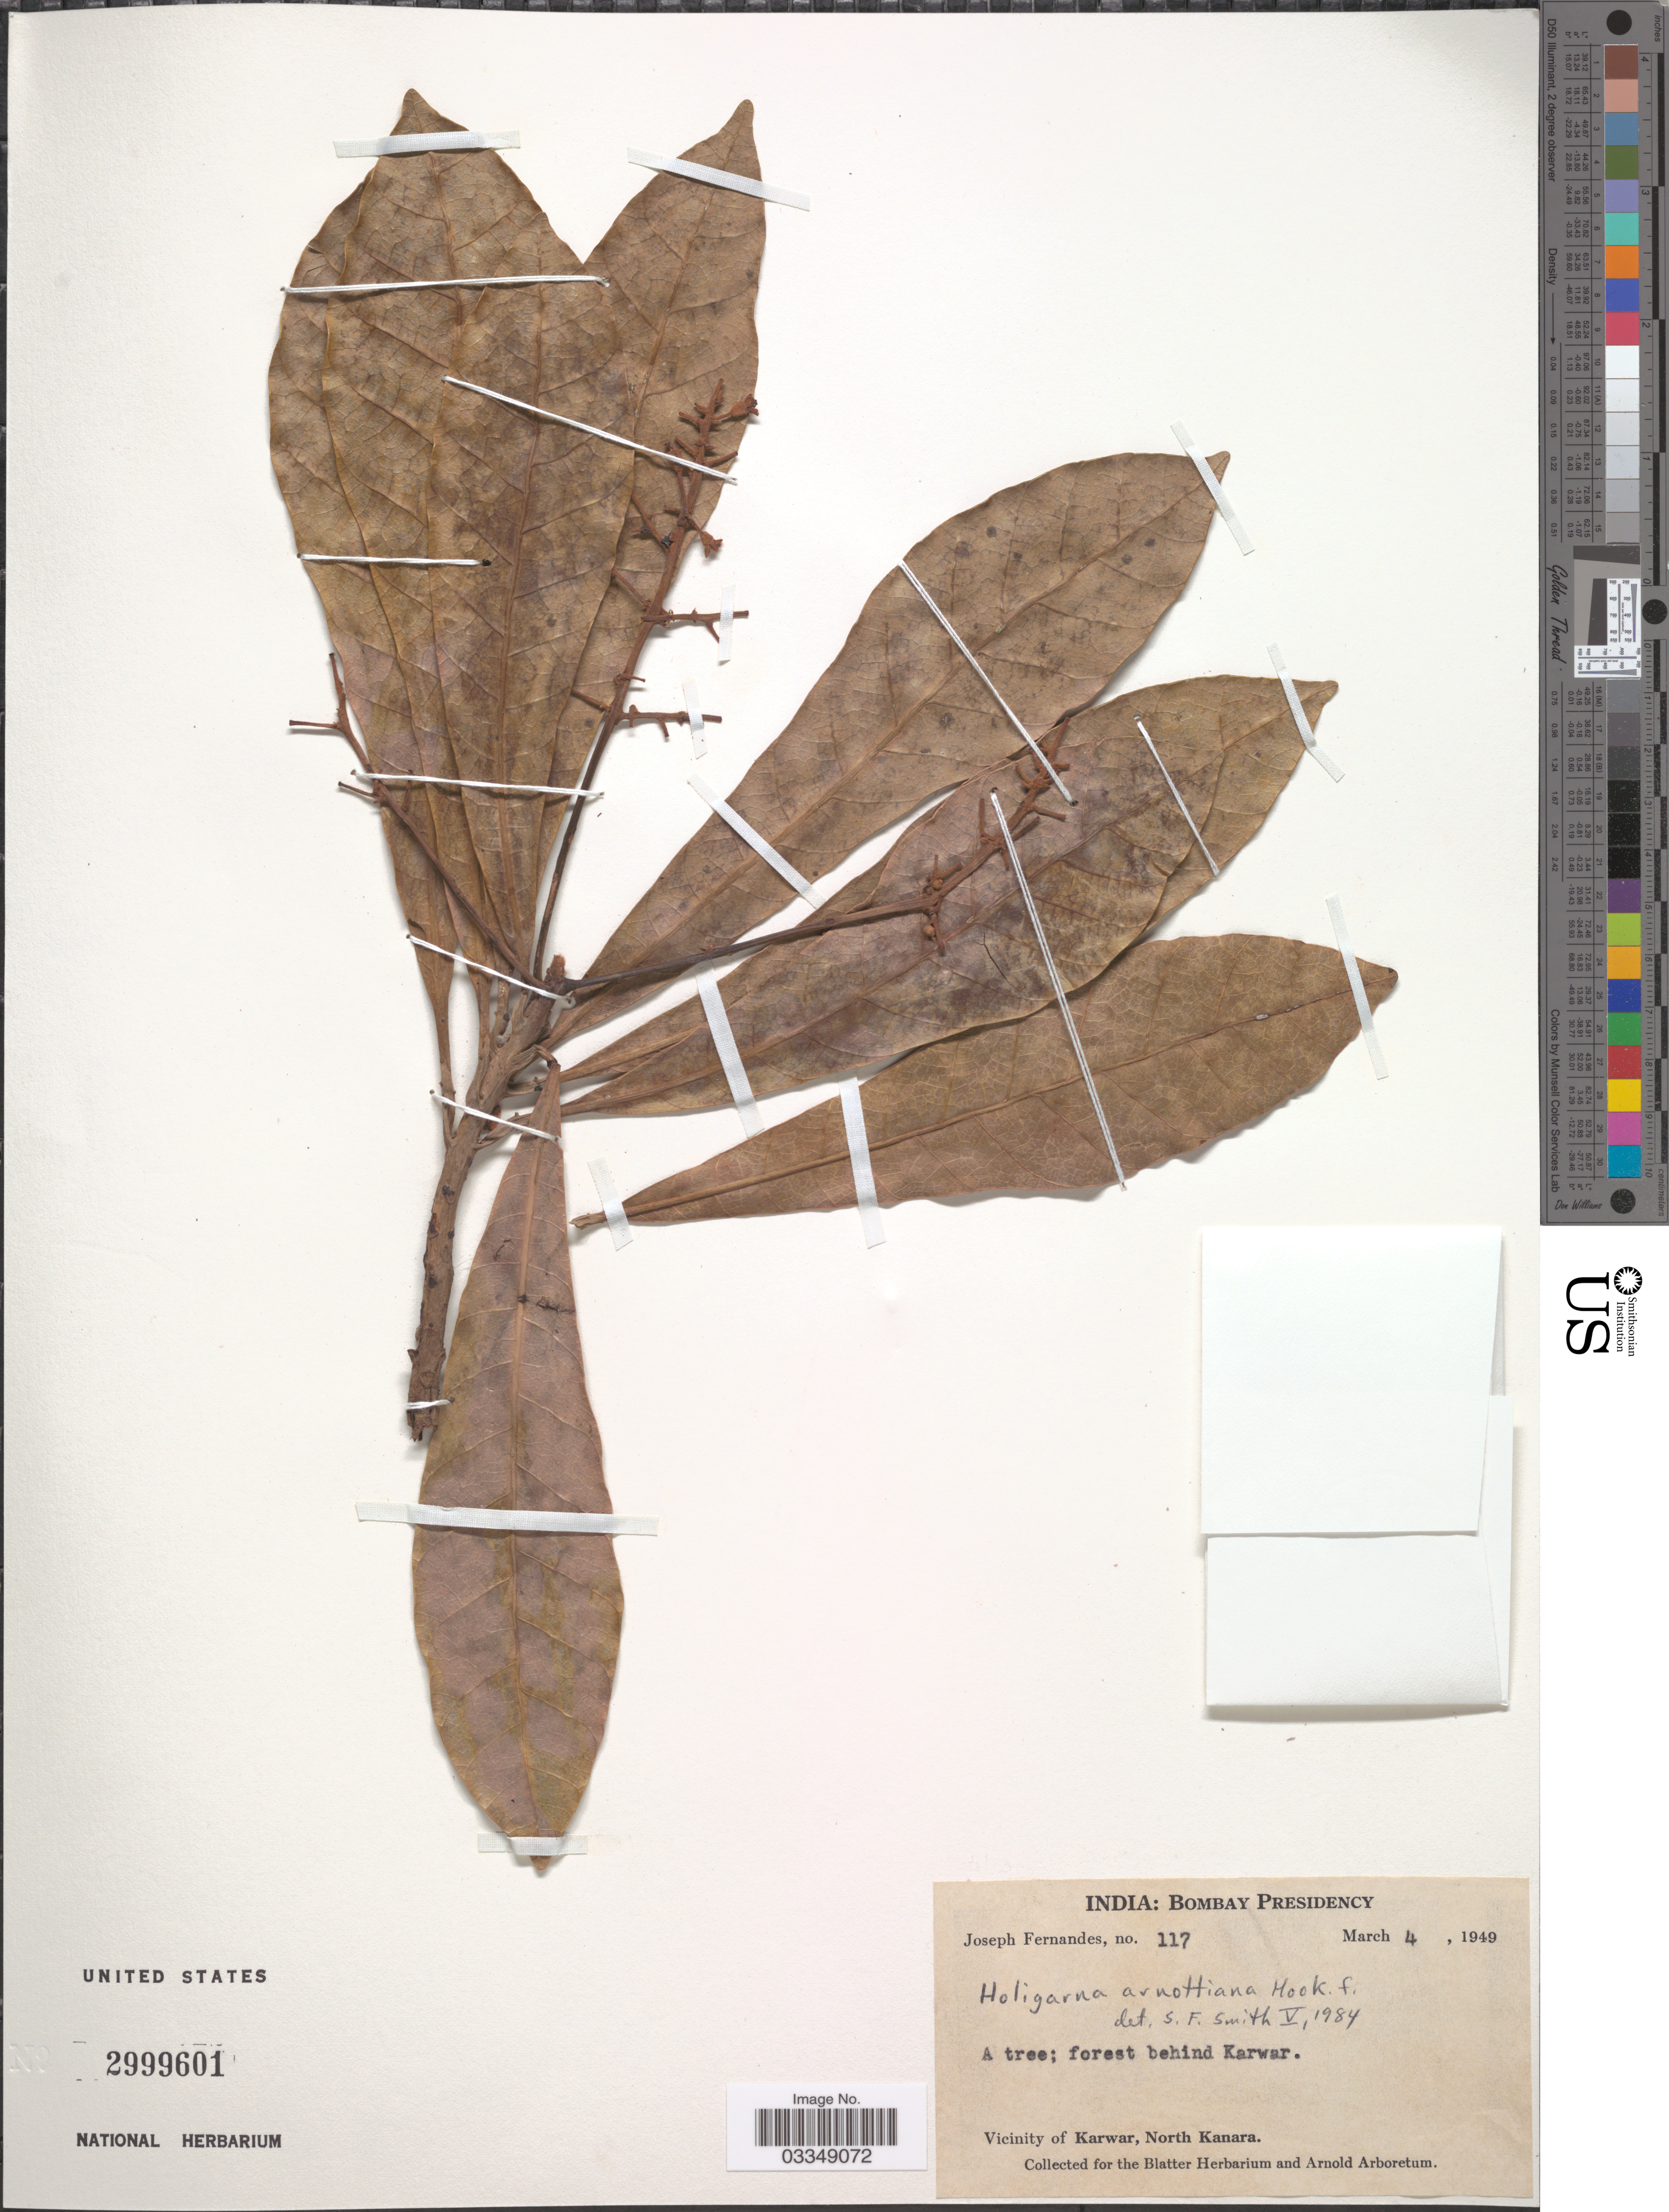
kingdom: Plantae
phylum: Tracheophyta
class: Magnoliopsida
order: Sapindales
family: Anacardiaceae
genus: Holigarna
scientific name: Holigarna arnottiana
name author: Hook.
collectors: J. Fernandes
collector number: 117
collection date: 1949-03-04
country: India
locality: Bombay Presidency. Forest behind Karwar. Vicinity of Karwar, North Kanara.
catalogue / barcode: US 2999601